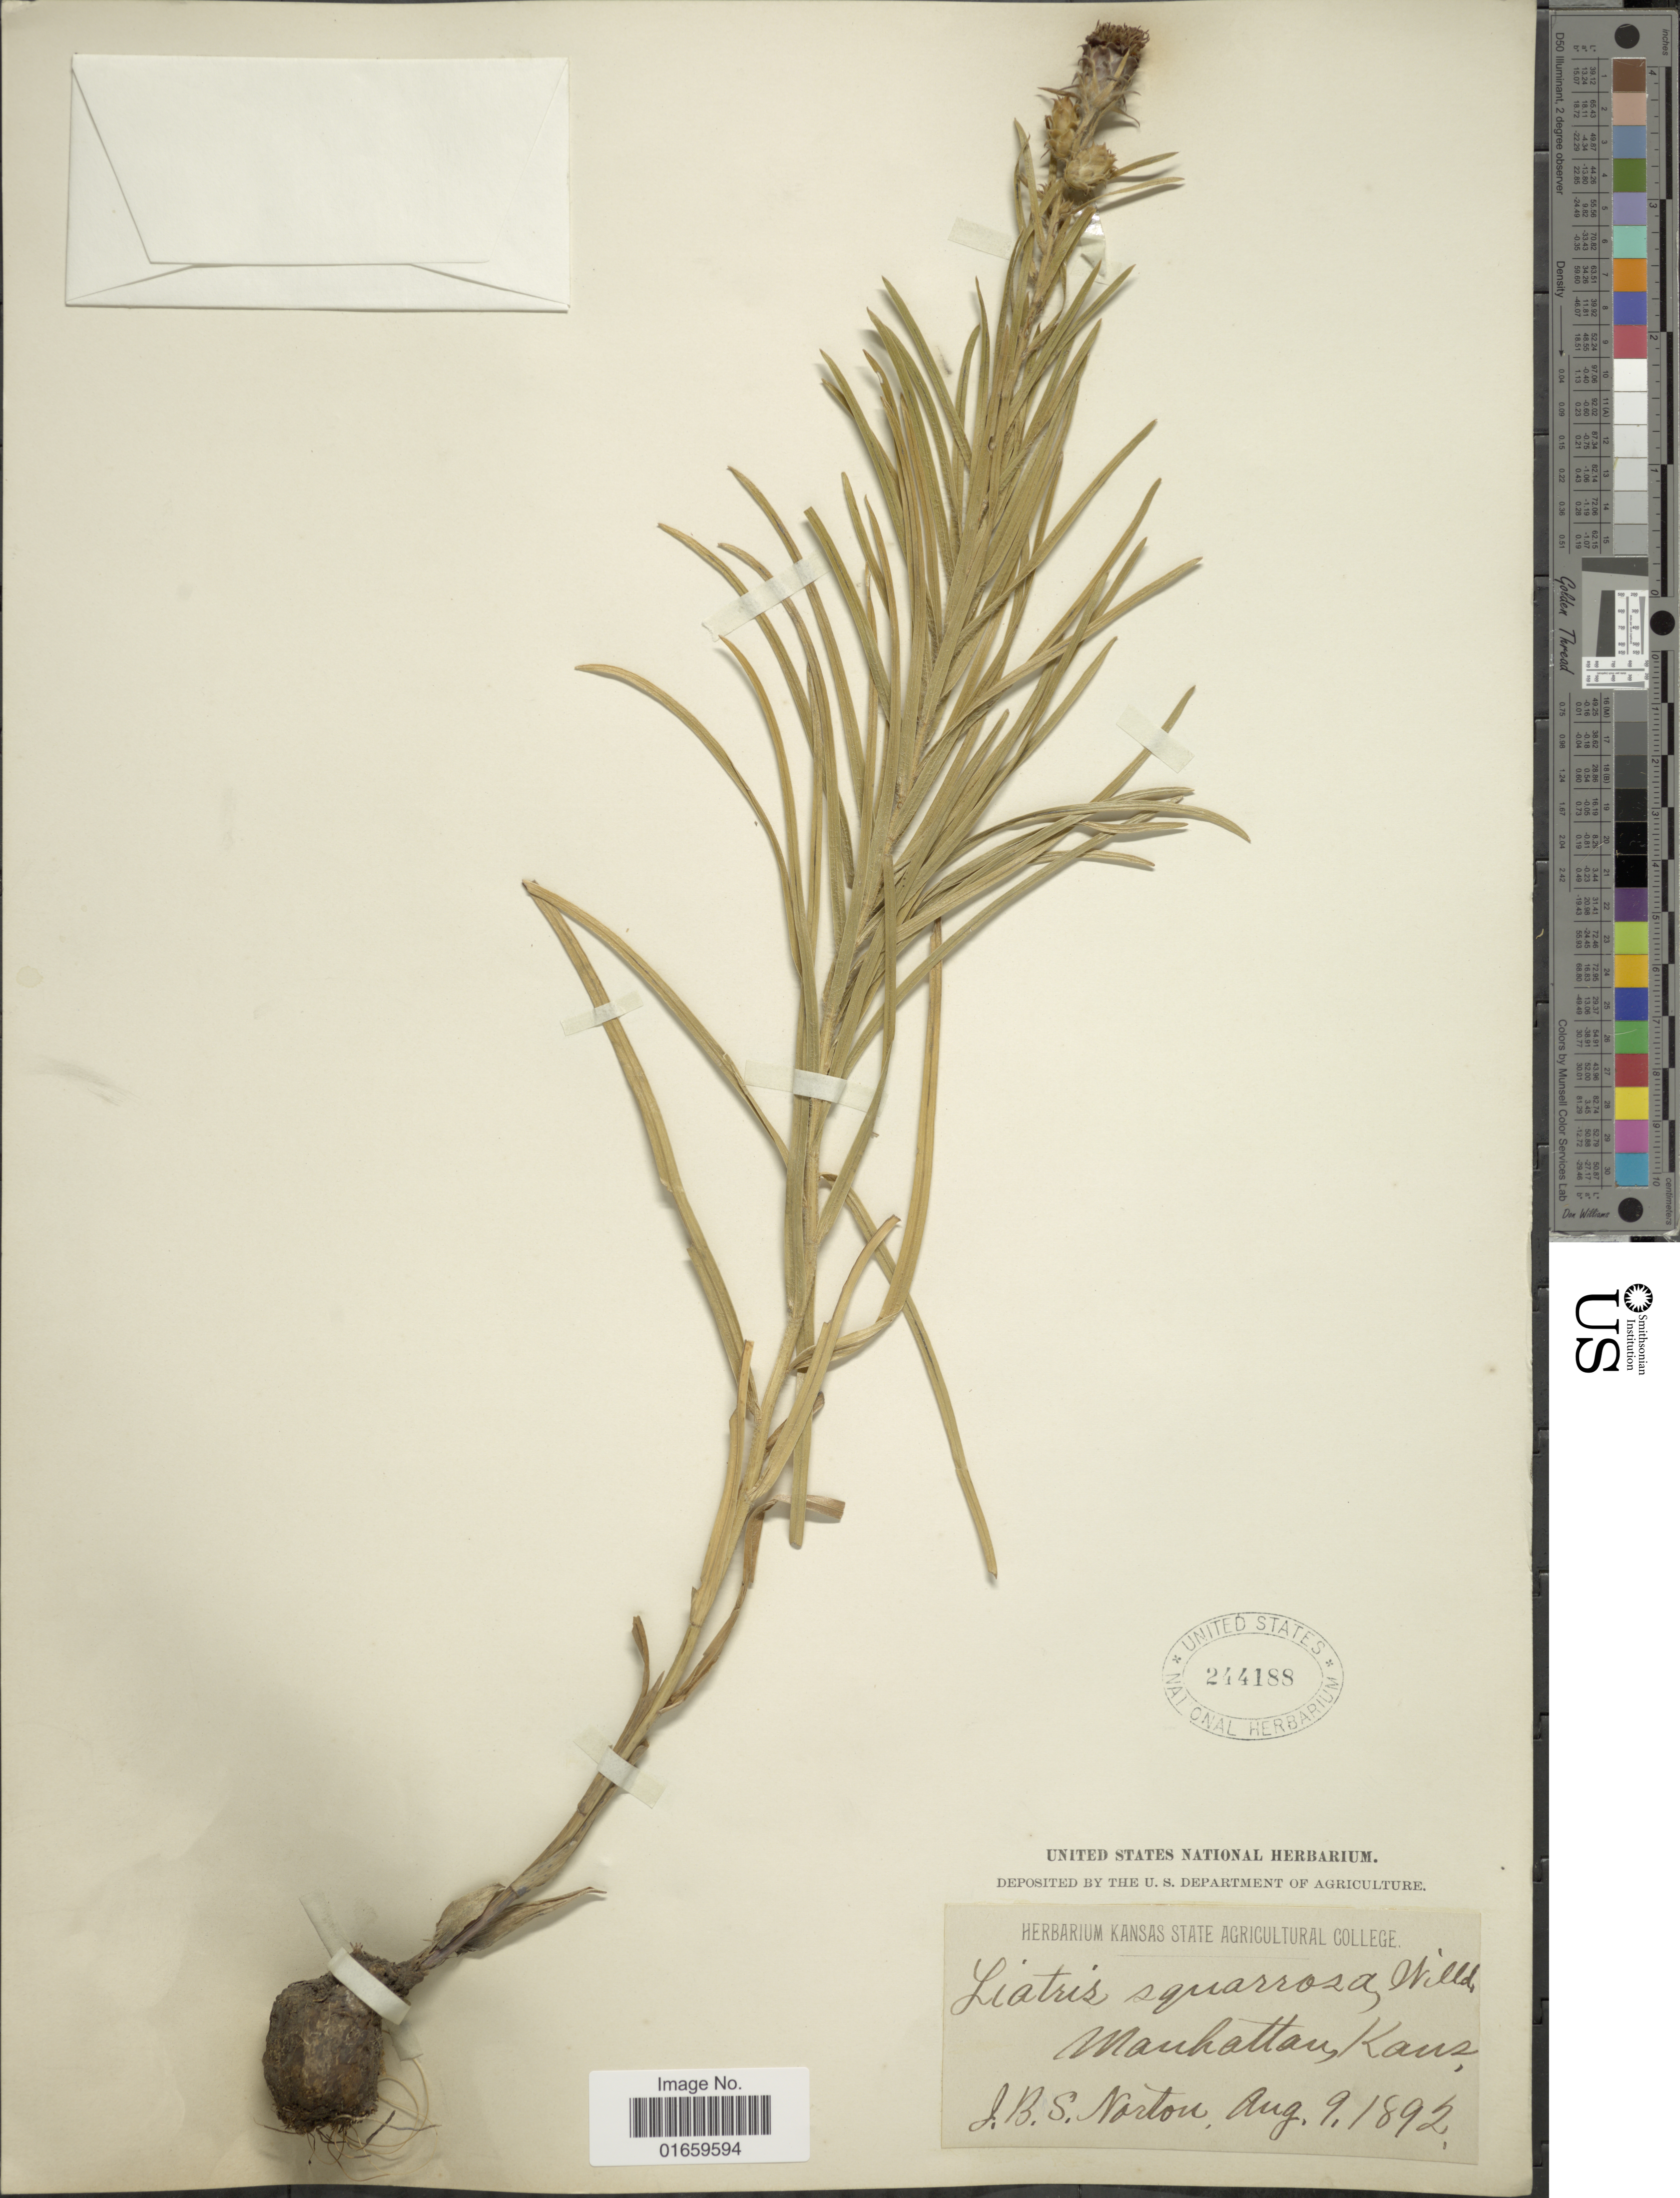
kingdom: Plantae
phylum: Tracheophyta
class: Magnoliopsida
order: Asterales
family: Asteraceae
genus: Liatris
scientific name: Liatris squarrosa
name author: (L.) Michx.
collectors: J. B. S. Norton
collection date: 1892-08-09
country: United States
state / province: Kansas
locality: Manhattan.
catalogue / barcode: US 244188